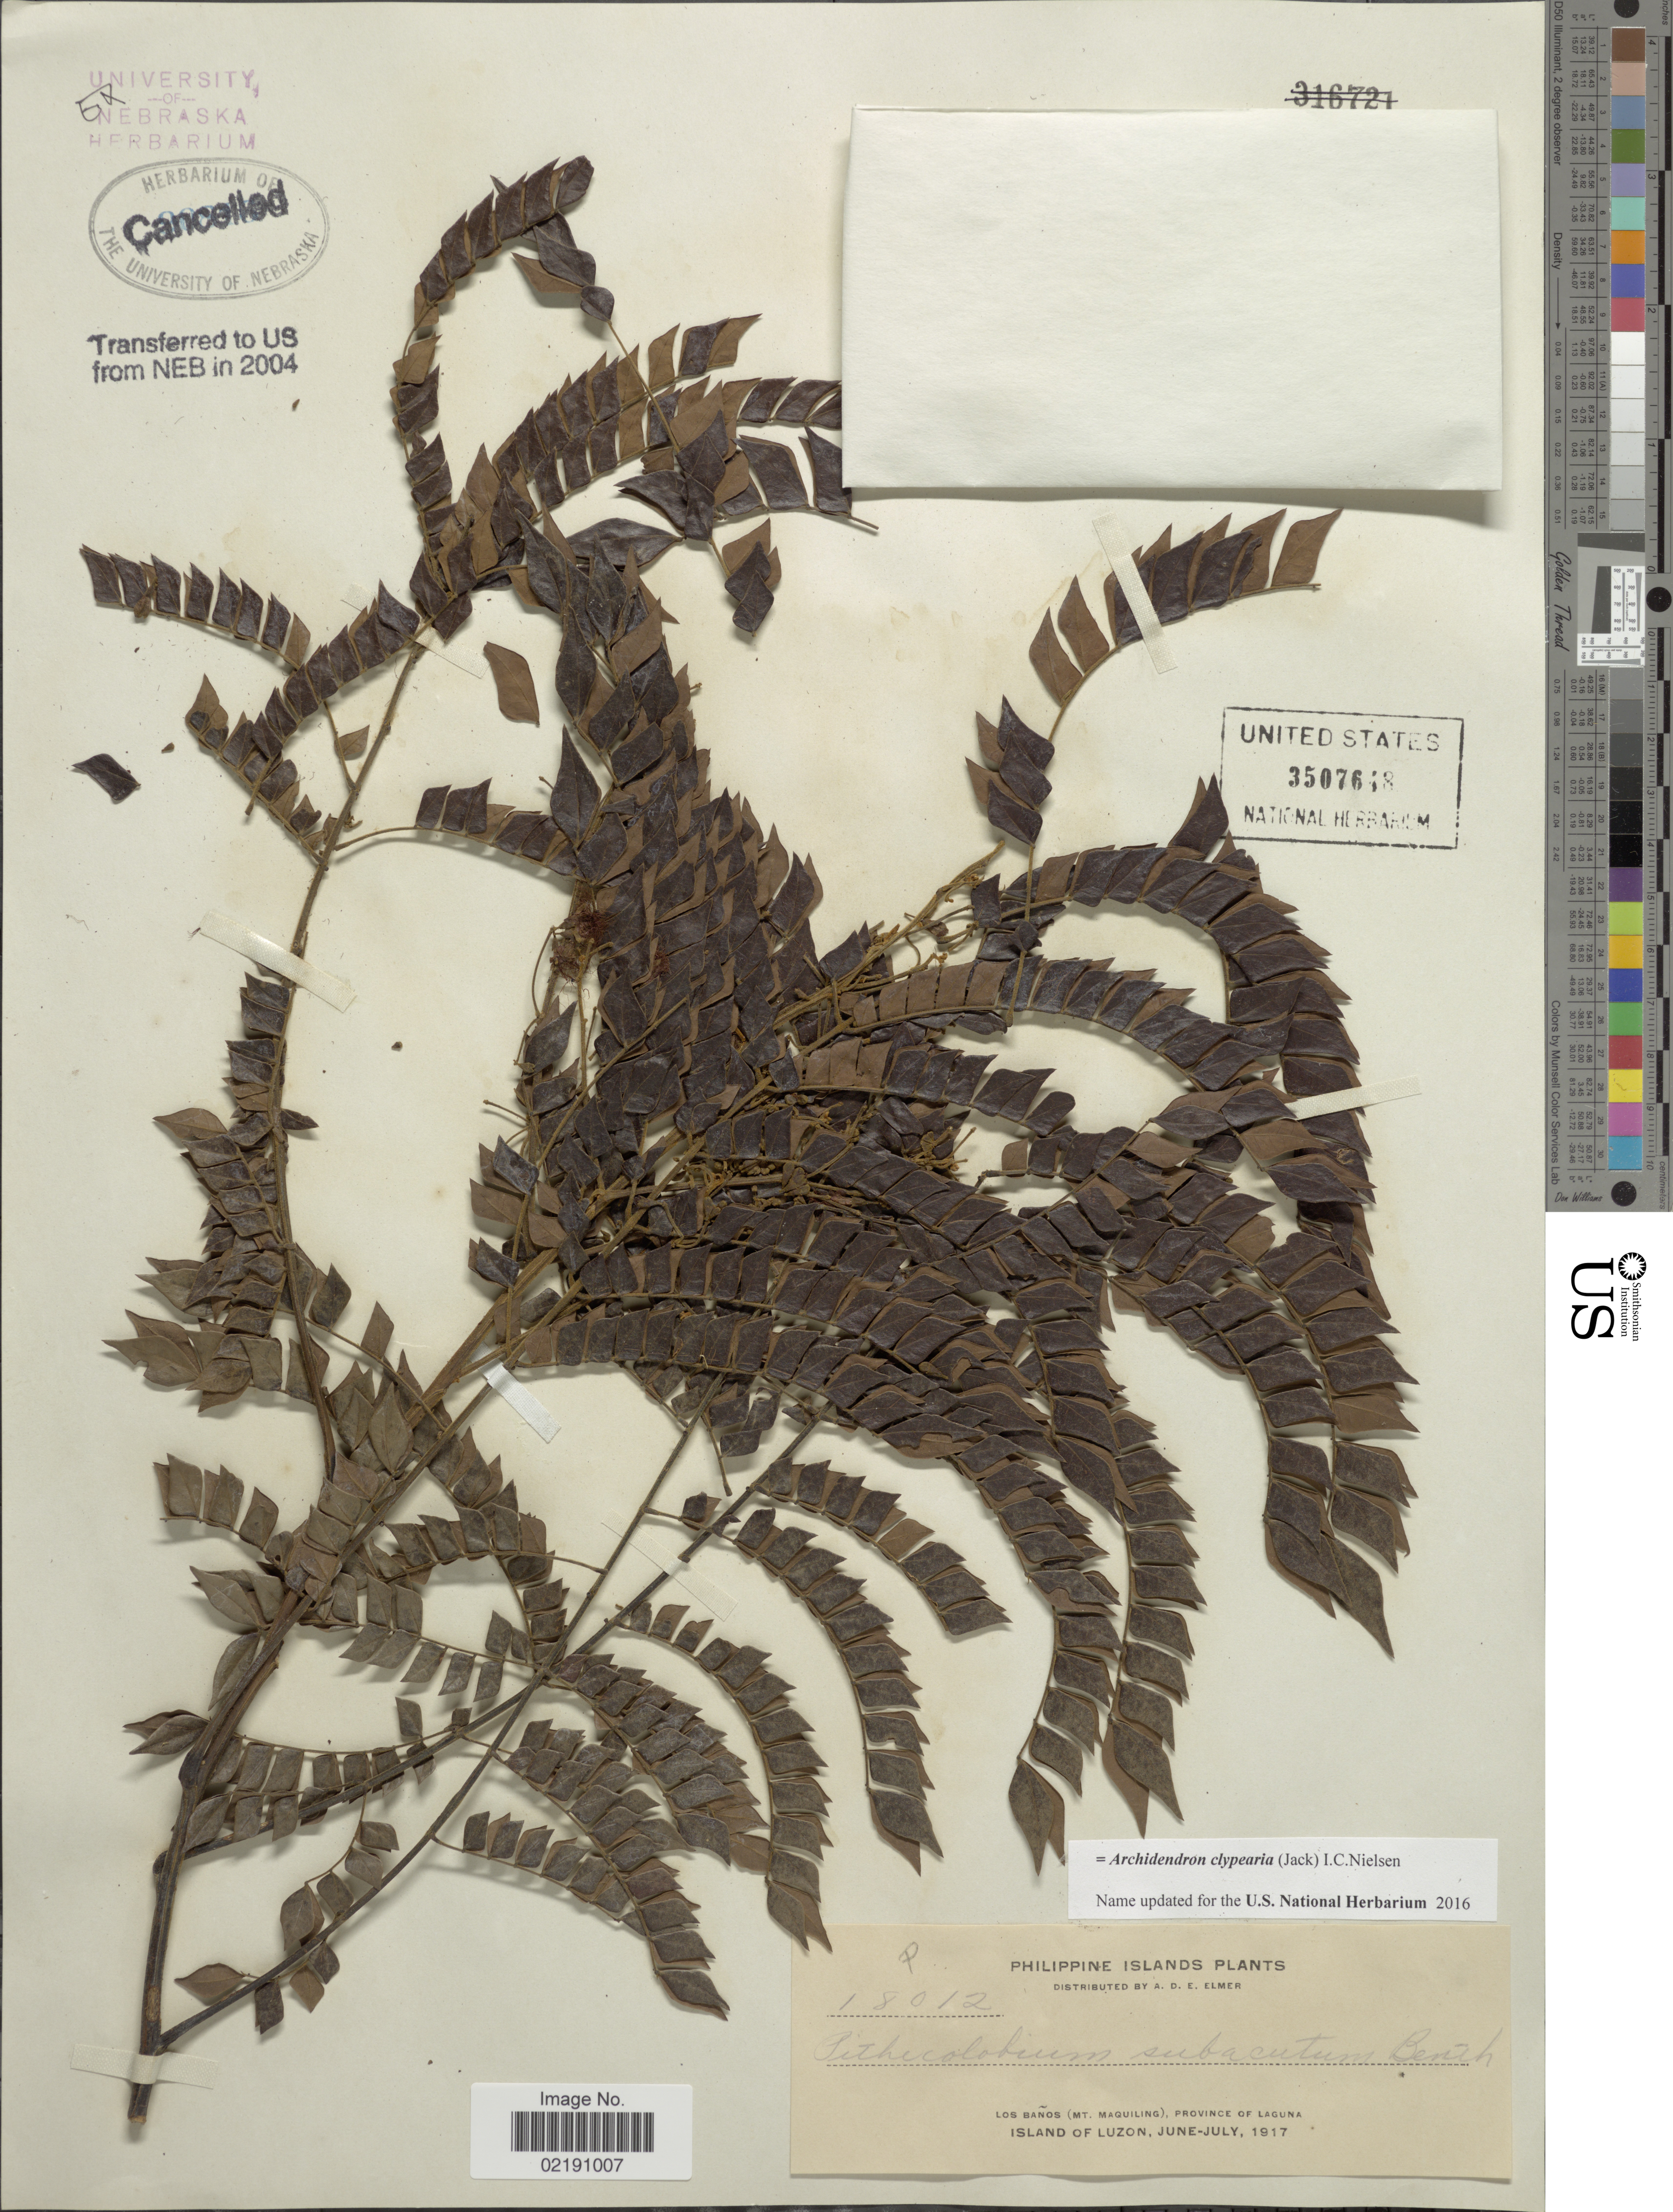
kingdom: Plantae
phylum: Tracheophyta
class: Magnoliopsida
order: Fabales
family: Fabaceae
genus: Archidendron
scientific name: Archidendron clypearia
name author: (Jack) I.C. Nielsen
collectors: A. D. E. Elmer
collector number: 18012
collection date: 1917-06/1917-07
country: Philippines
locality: Philippine Islands. Los Baños (Mt. Maquiling), Province of Laguna. Island of Luzon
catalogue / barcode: US 3507648